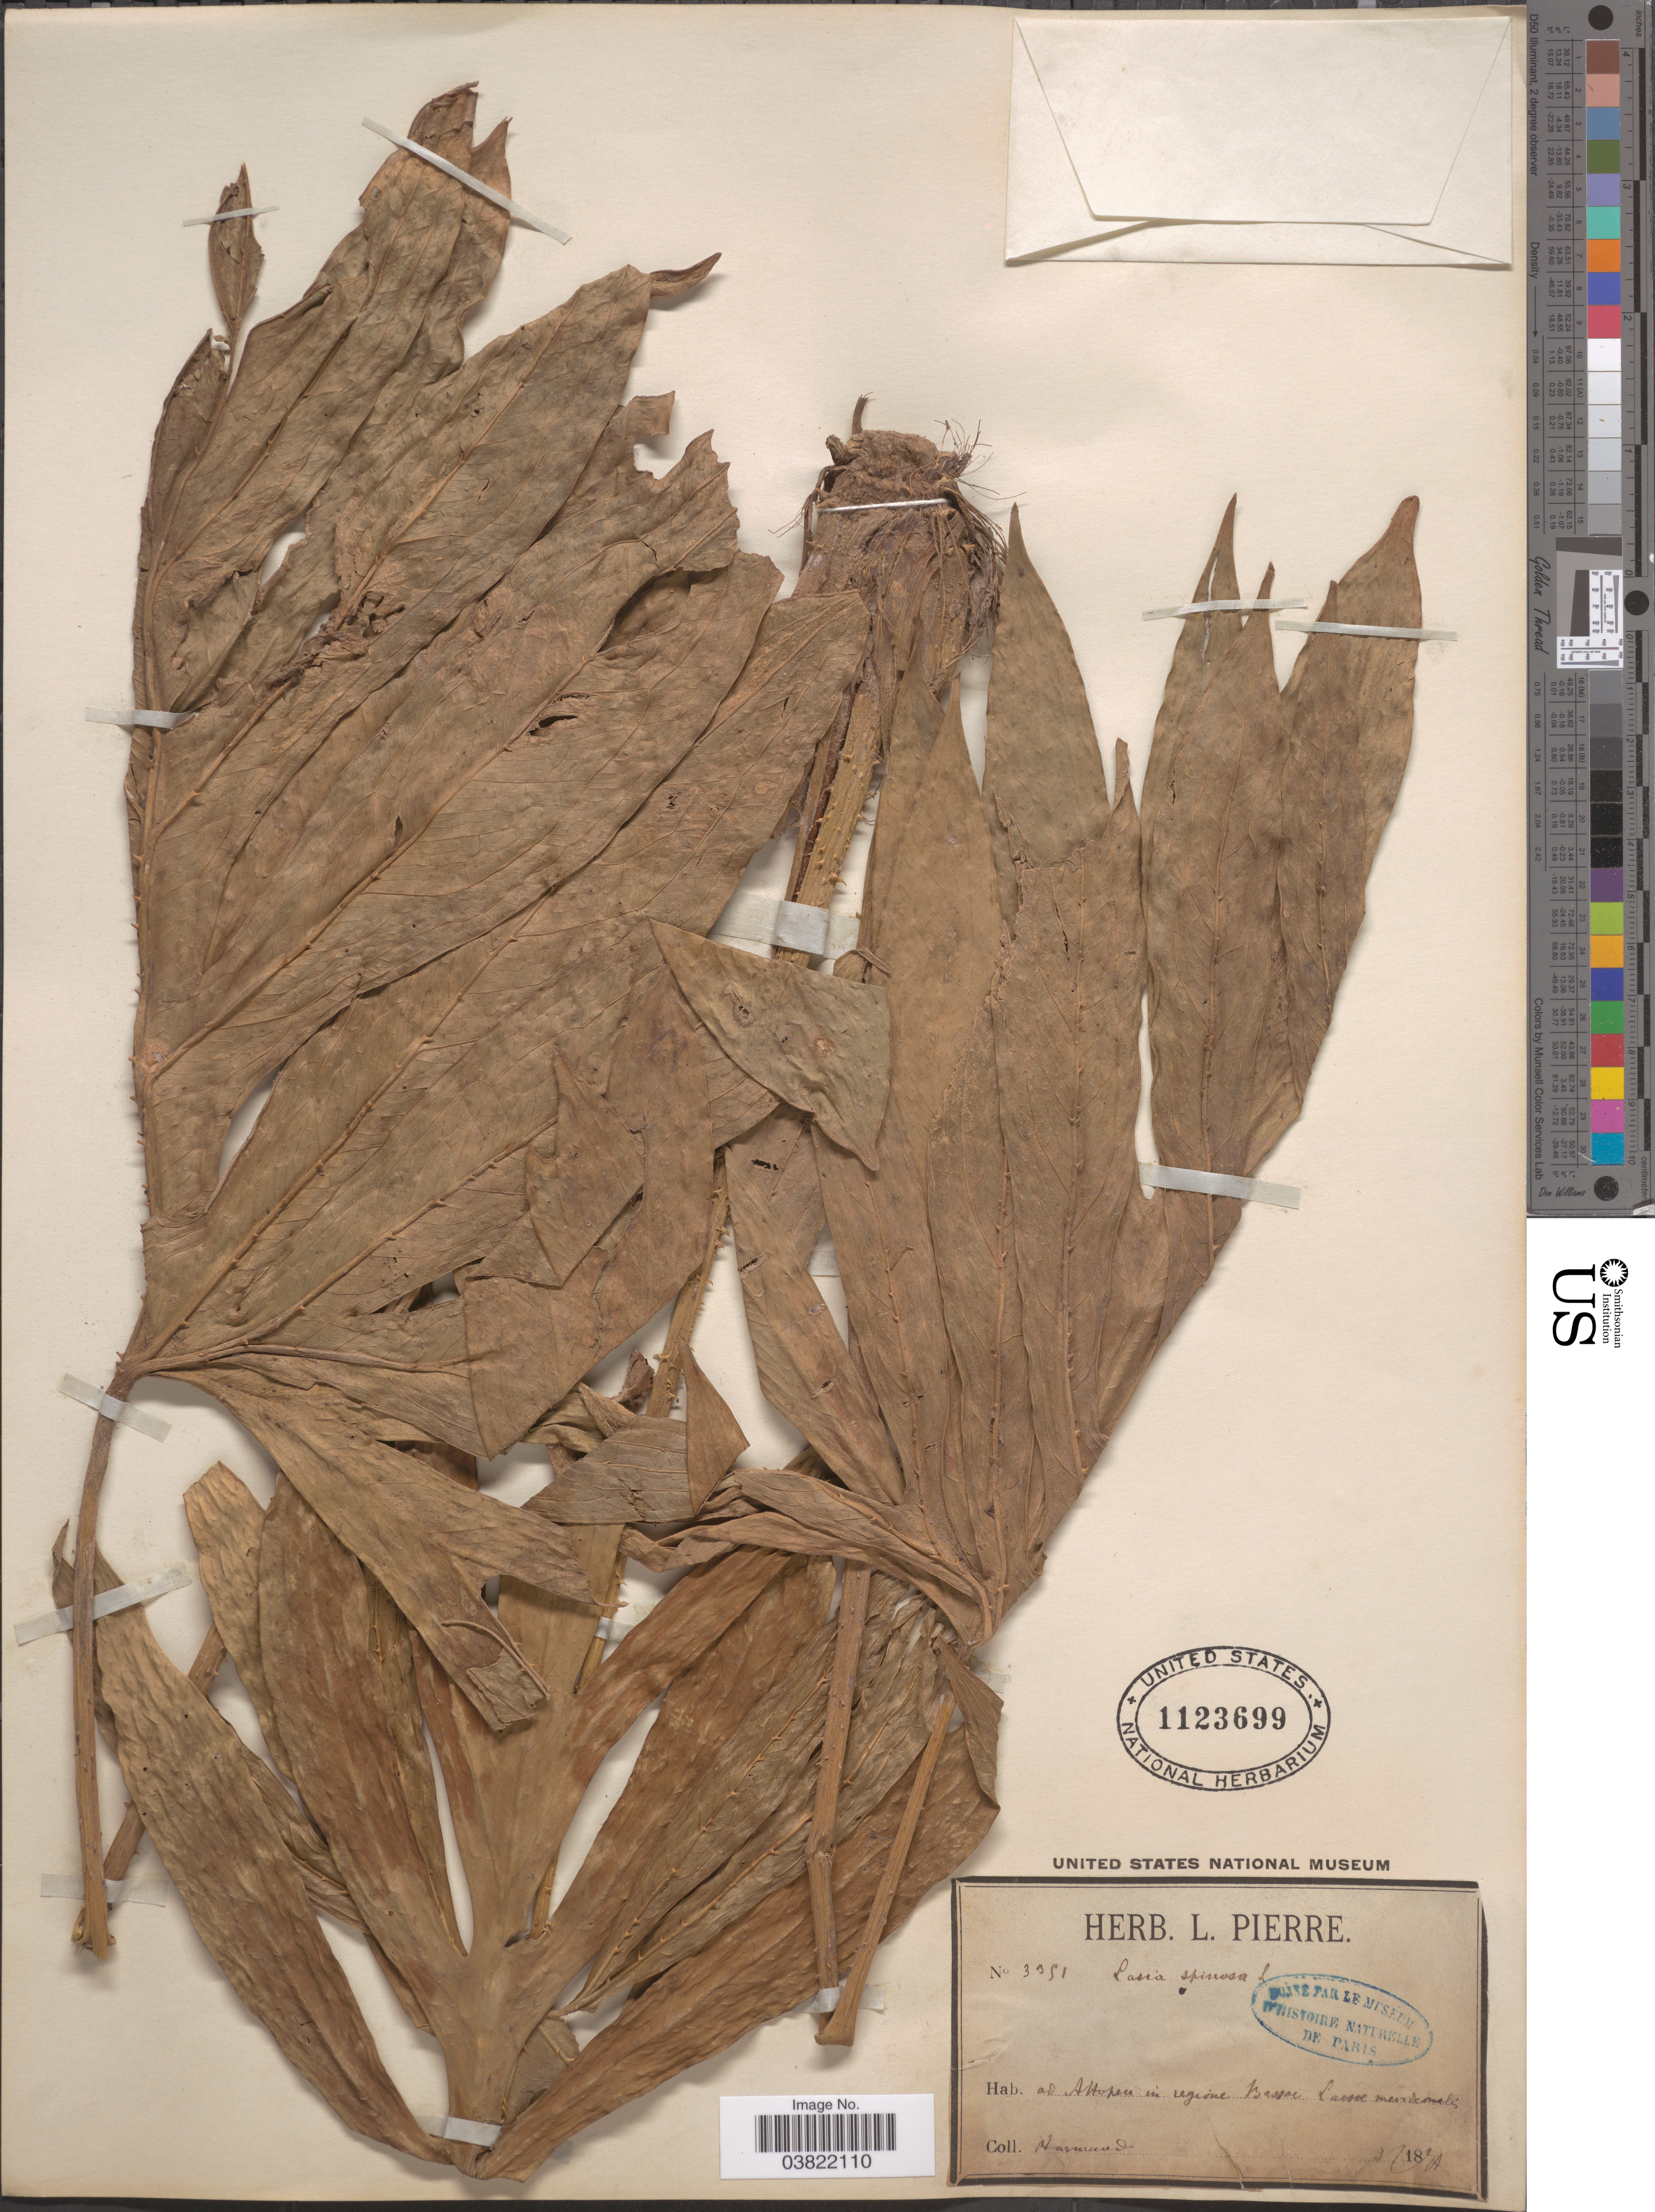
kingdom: Plantae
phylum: Tracheophyta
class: Liliopsida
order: Alismatales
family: Araceae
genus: Lasia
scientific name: Lasia spinosa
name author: (L.) Thwaites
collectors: Harmand, --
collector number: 3391*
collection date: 1918-03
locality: Ad Attopeu in regione Bassoi Laosse meridionalis. [interpreted]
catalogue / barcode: US 1123699